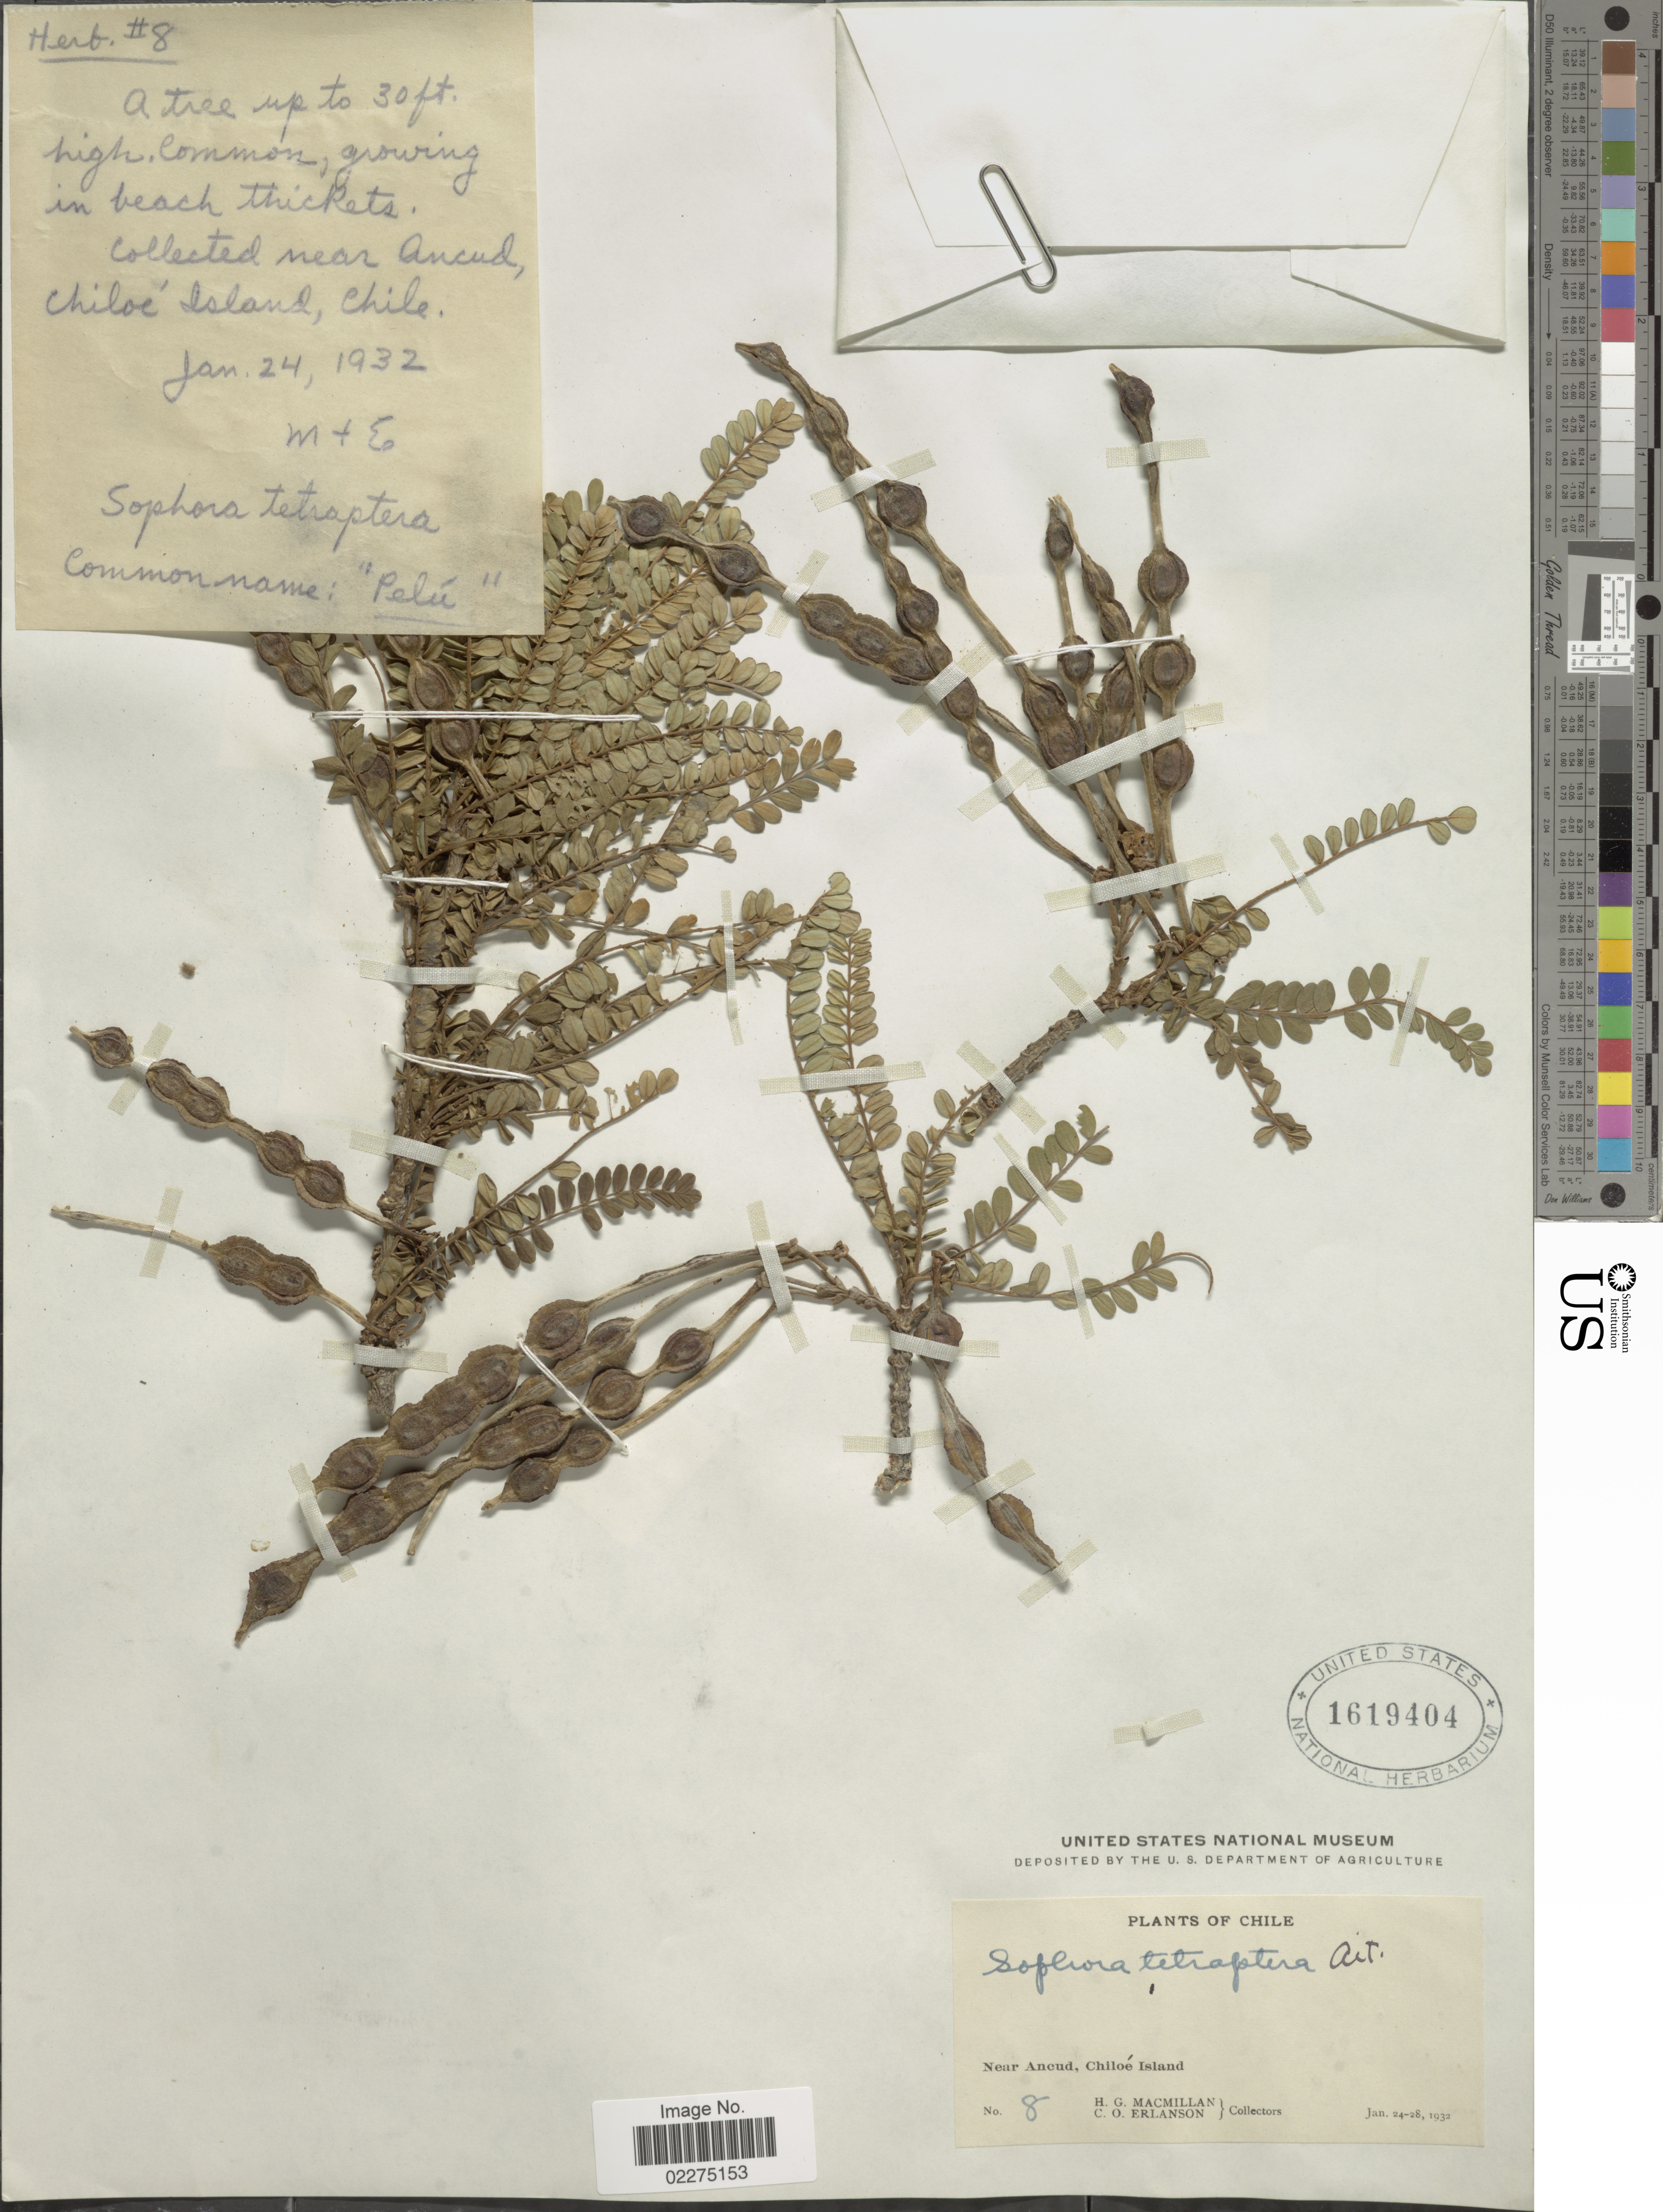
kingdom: Plantae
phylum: Tracheophyta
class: Magnoliopsida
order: Fabales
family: Fabaceae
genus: Sophora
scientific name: Sophora tetraptera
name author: J.F. Mill.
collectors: H. MacMillan & C. Frianson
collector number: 8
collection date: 1932-01-24/1932-01-28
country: Chile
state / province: Arica y Parinacota (XV)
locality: Near Ancud. Chiloé Island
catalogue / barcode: US 1619404